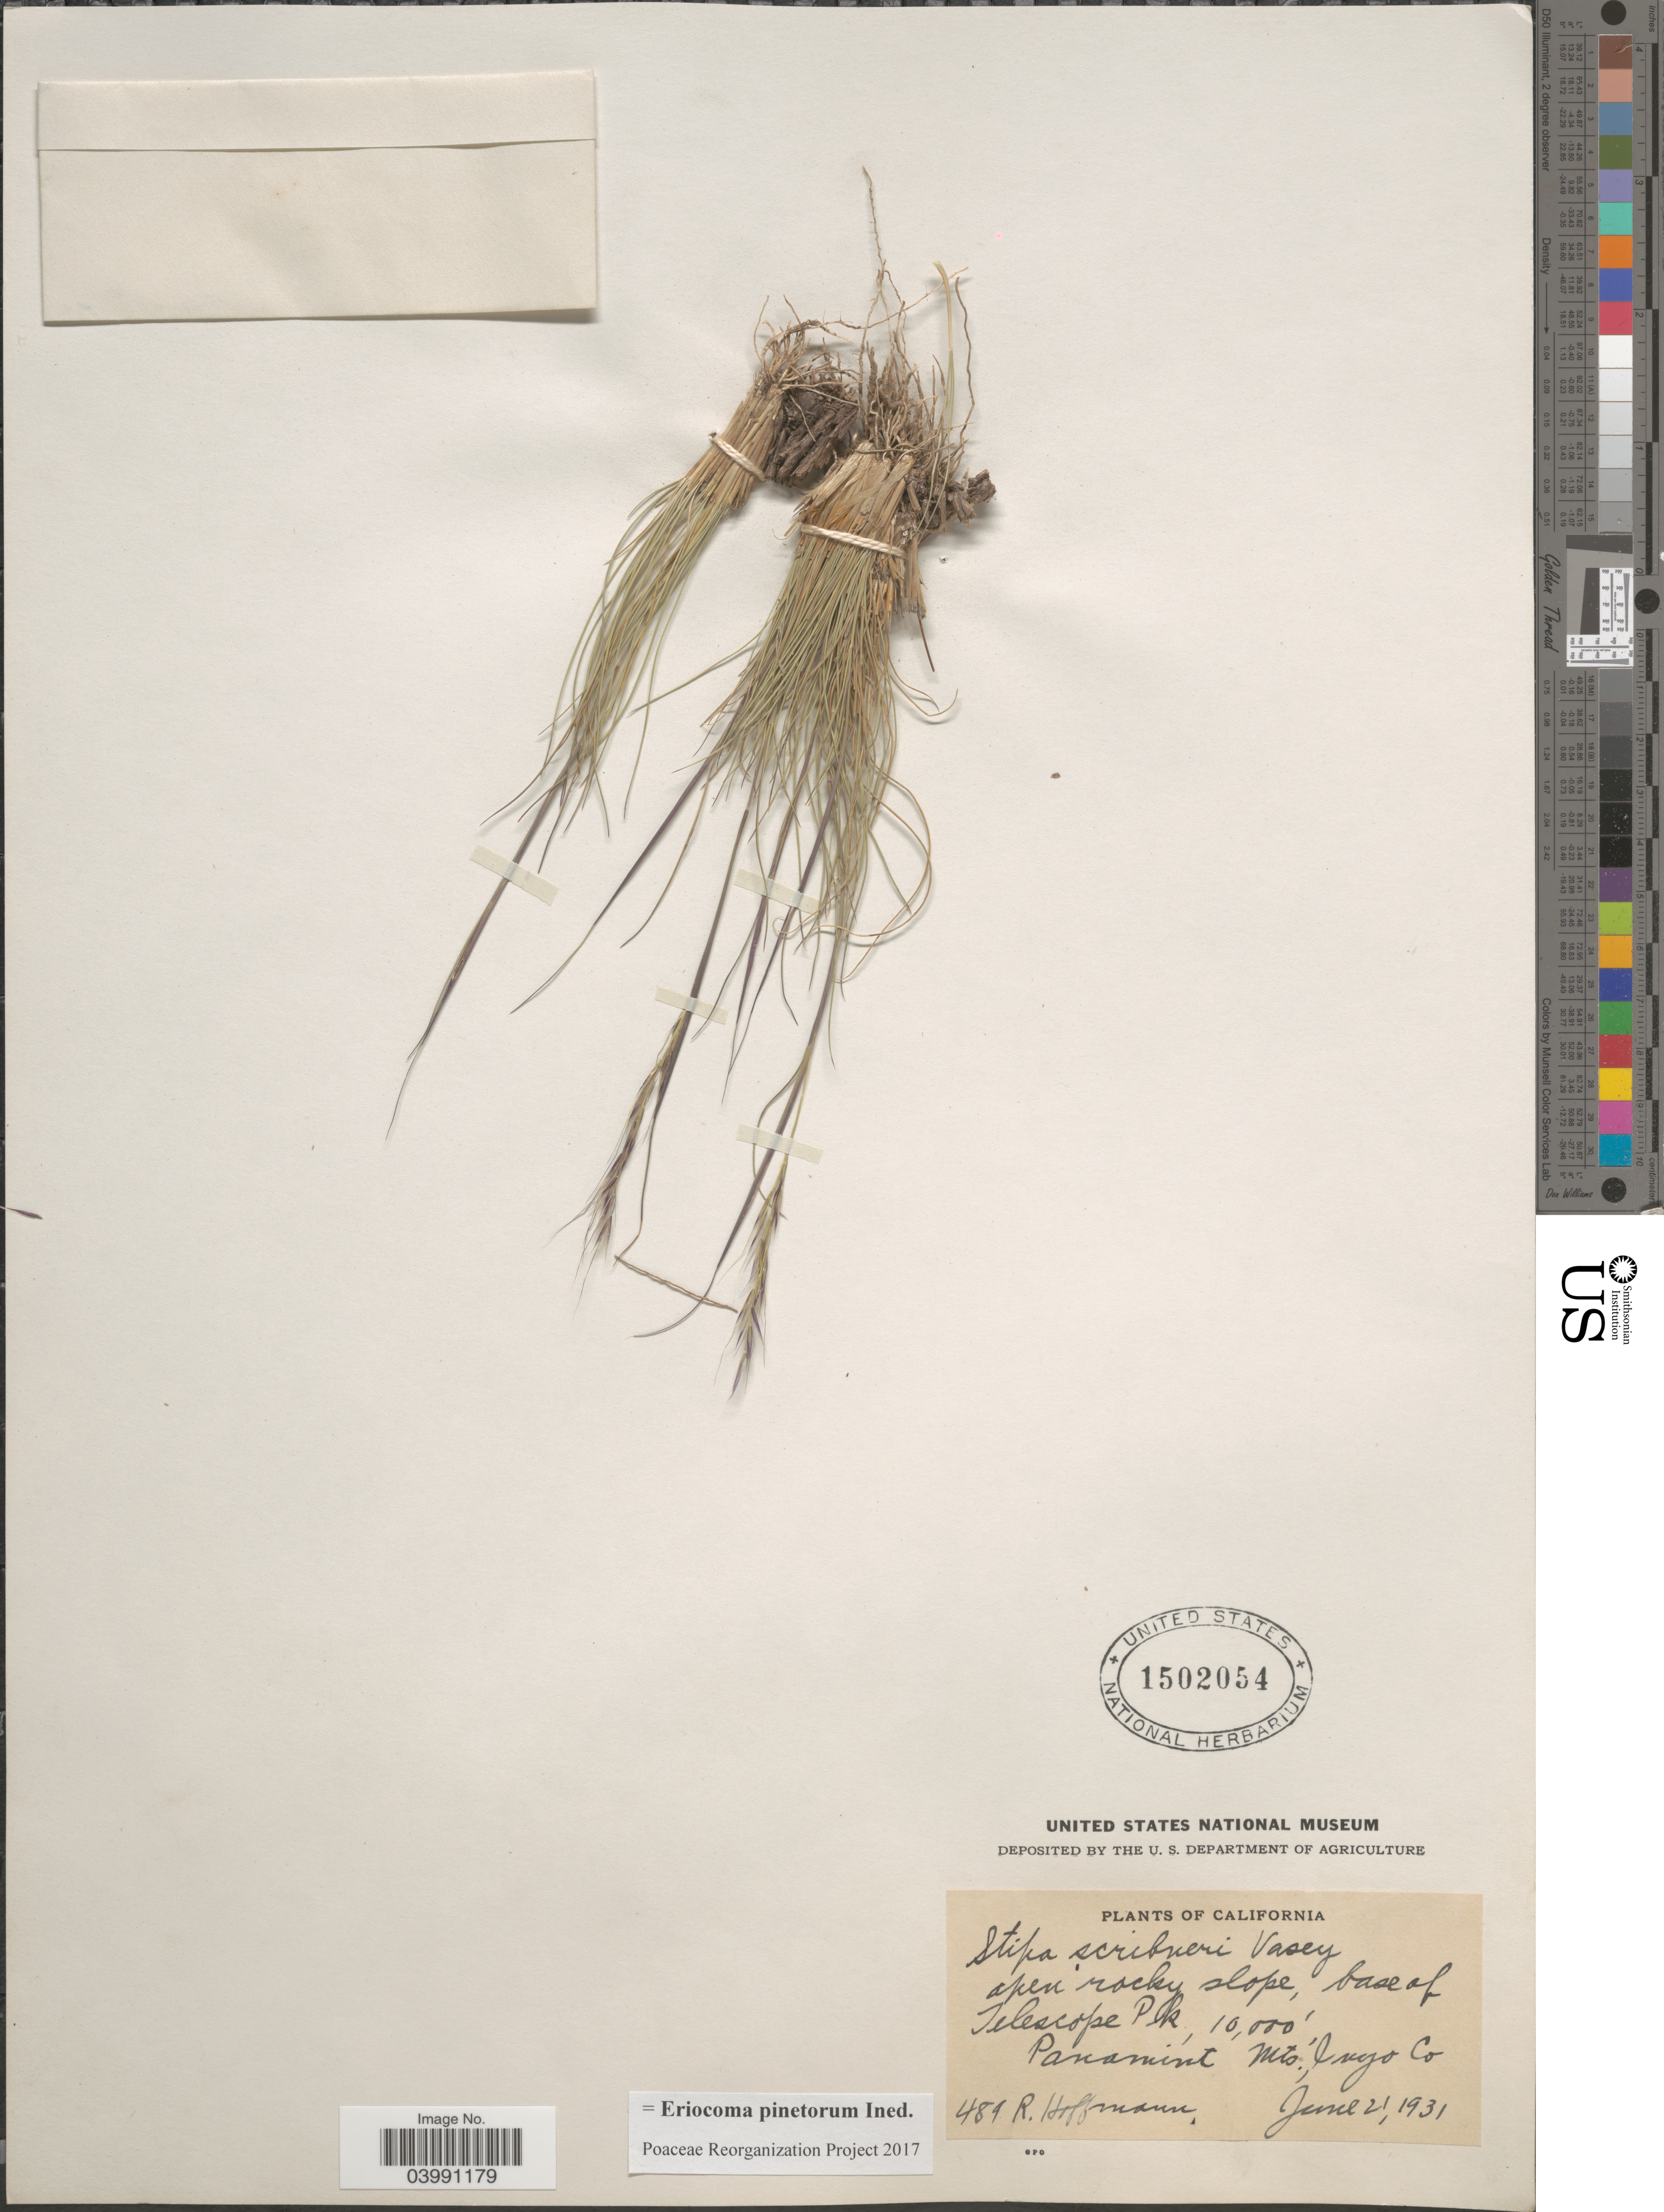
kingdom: Plantae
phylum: Tracheophyta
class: Liliopsida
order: Poales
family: Poaceae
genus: Eriocoma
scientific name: Eriocoma pinetorum ined.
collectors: R. Hoffmann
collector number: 489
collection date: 1931-06-21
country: United States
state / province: California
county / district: Inyo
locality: Base of Telescope Pk, Panamint Mts., Inyo Co.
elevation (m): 3048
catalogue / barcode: US 1502054